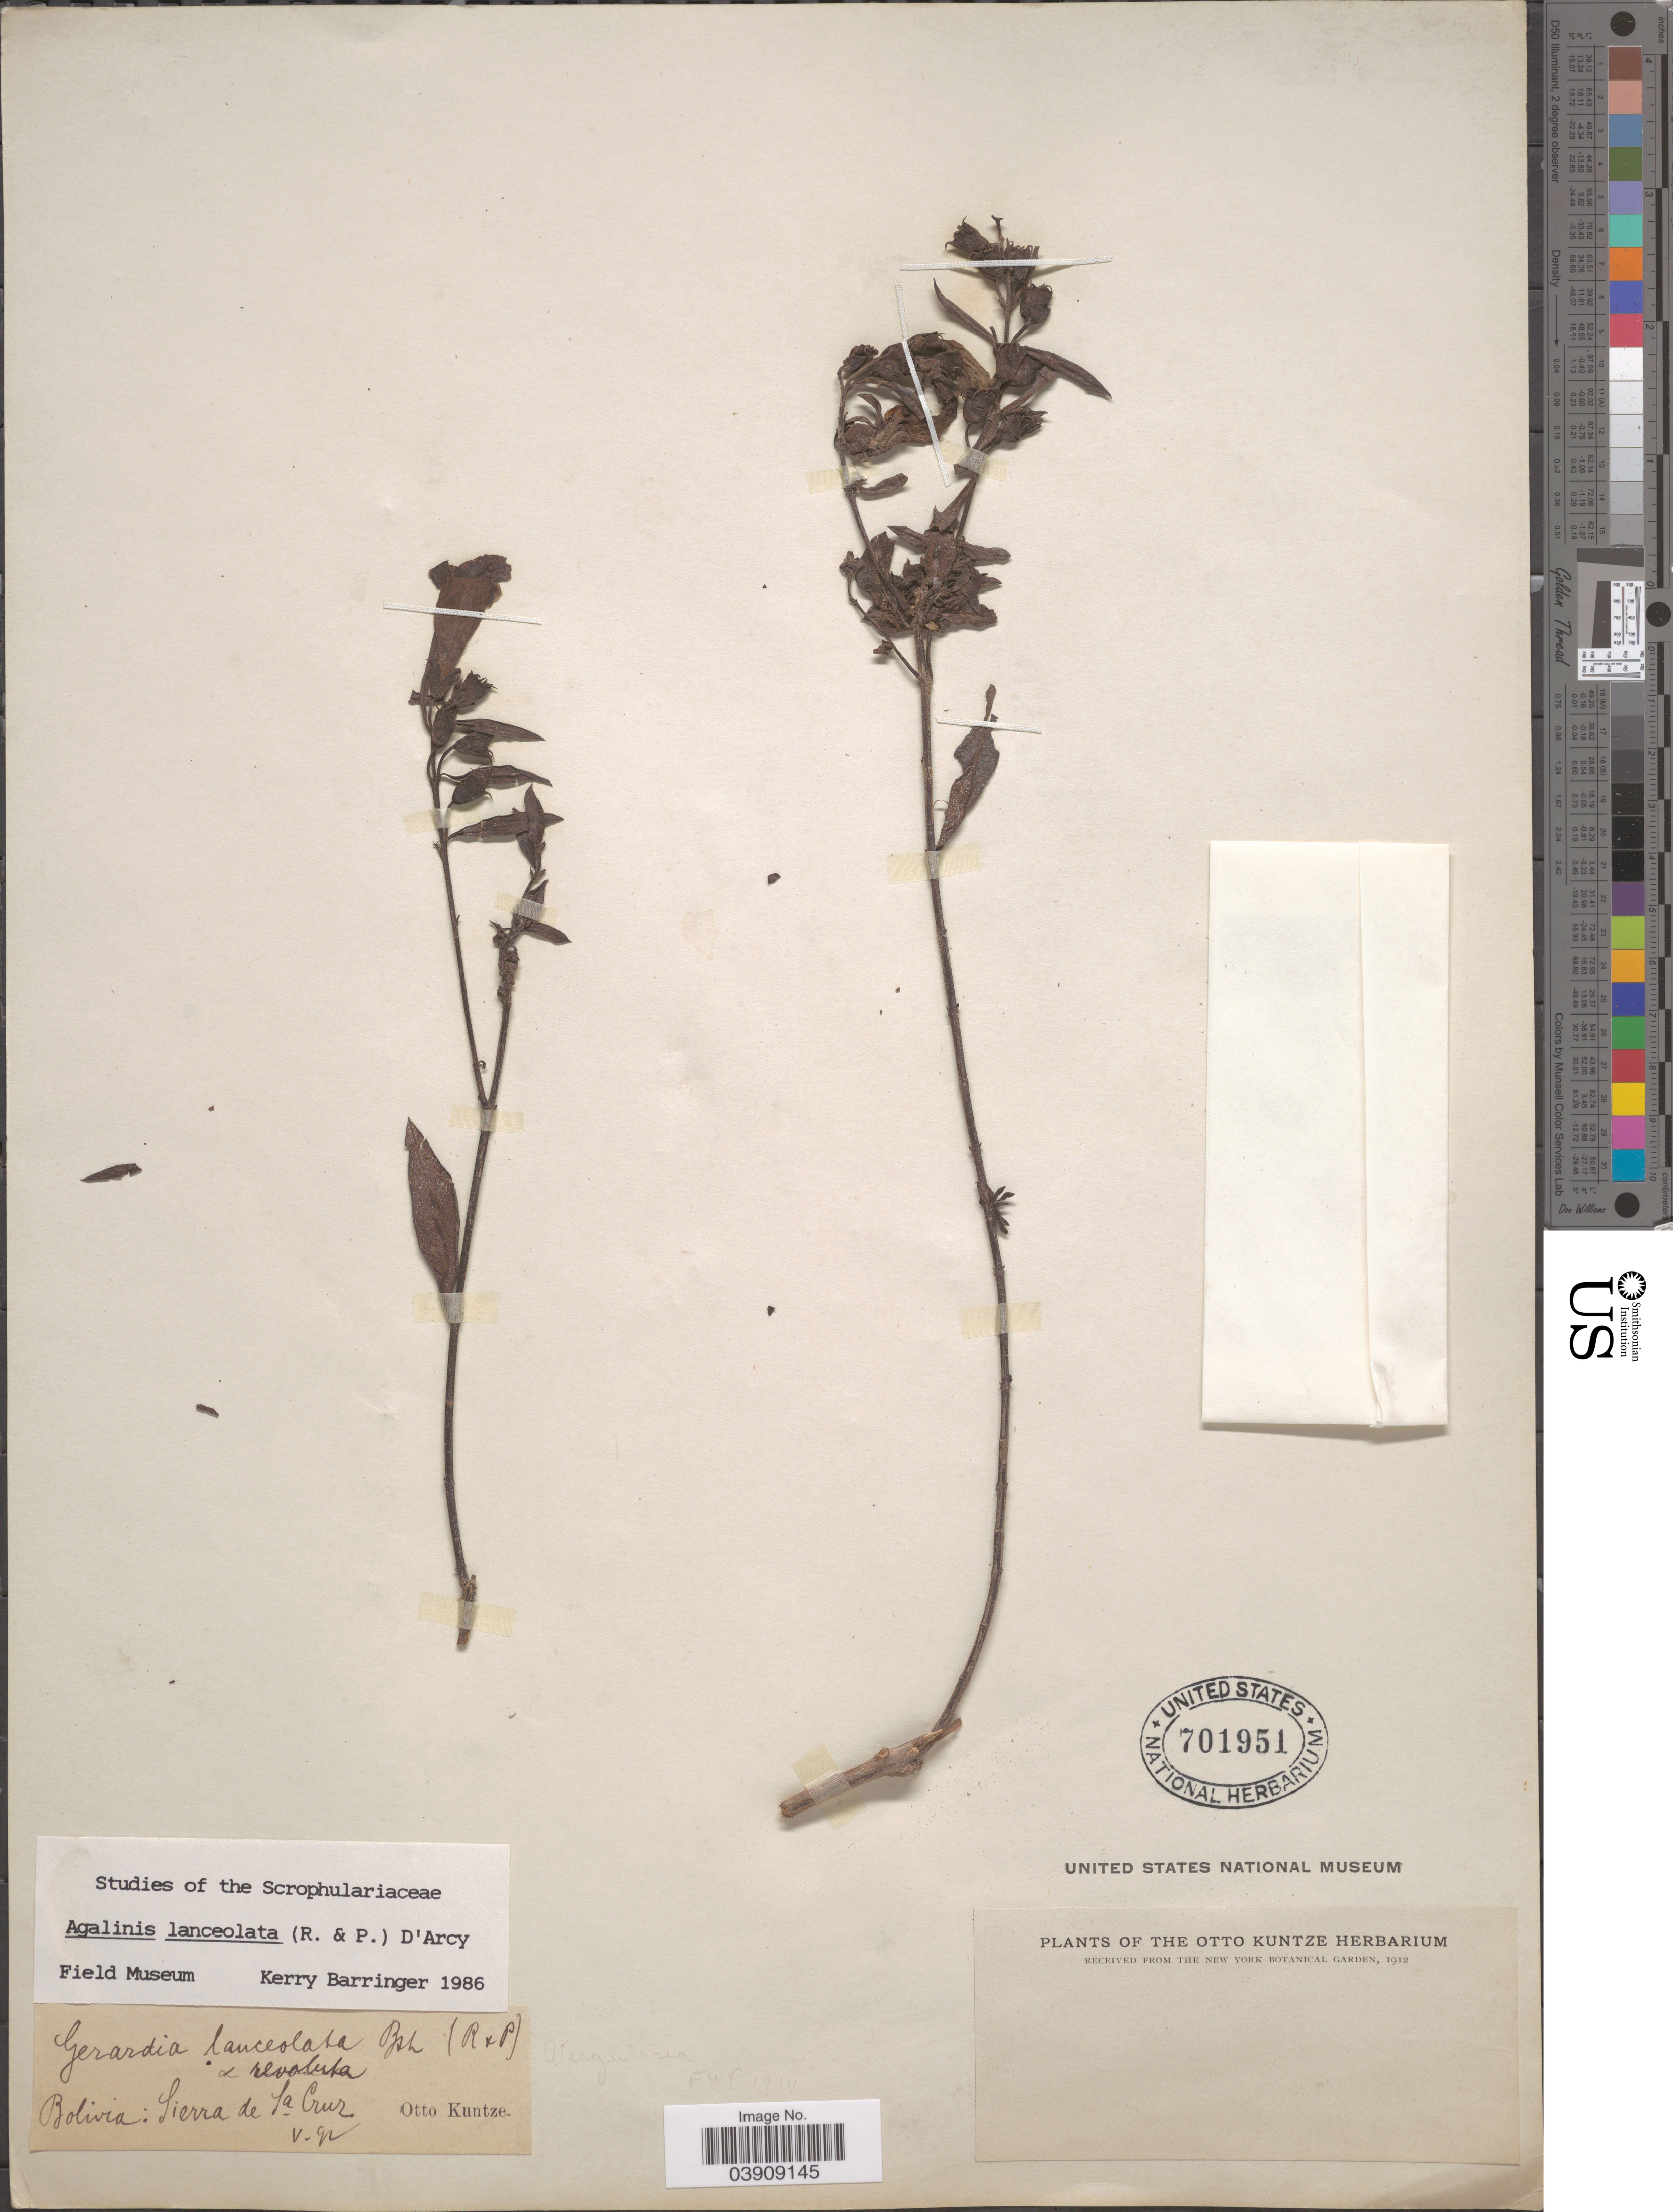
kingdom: Plantae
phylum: Tracheophyta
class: Magnoliopsida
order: Lamiales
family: Orobanchaceae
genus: Agalinis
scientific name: Agalinis lanceolata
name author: (Ruiz & Pav.) D'Arcy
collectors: C.E.O. Kuntze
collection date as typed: Transcribed d/m/y: /5/92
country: Bolivia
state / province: Santa Cruz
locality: Sierra de Sa Cruz.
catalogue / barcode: US 701951